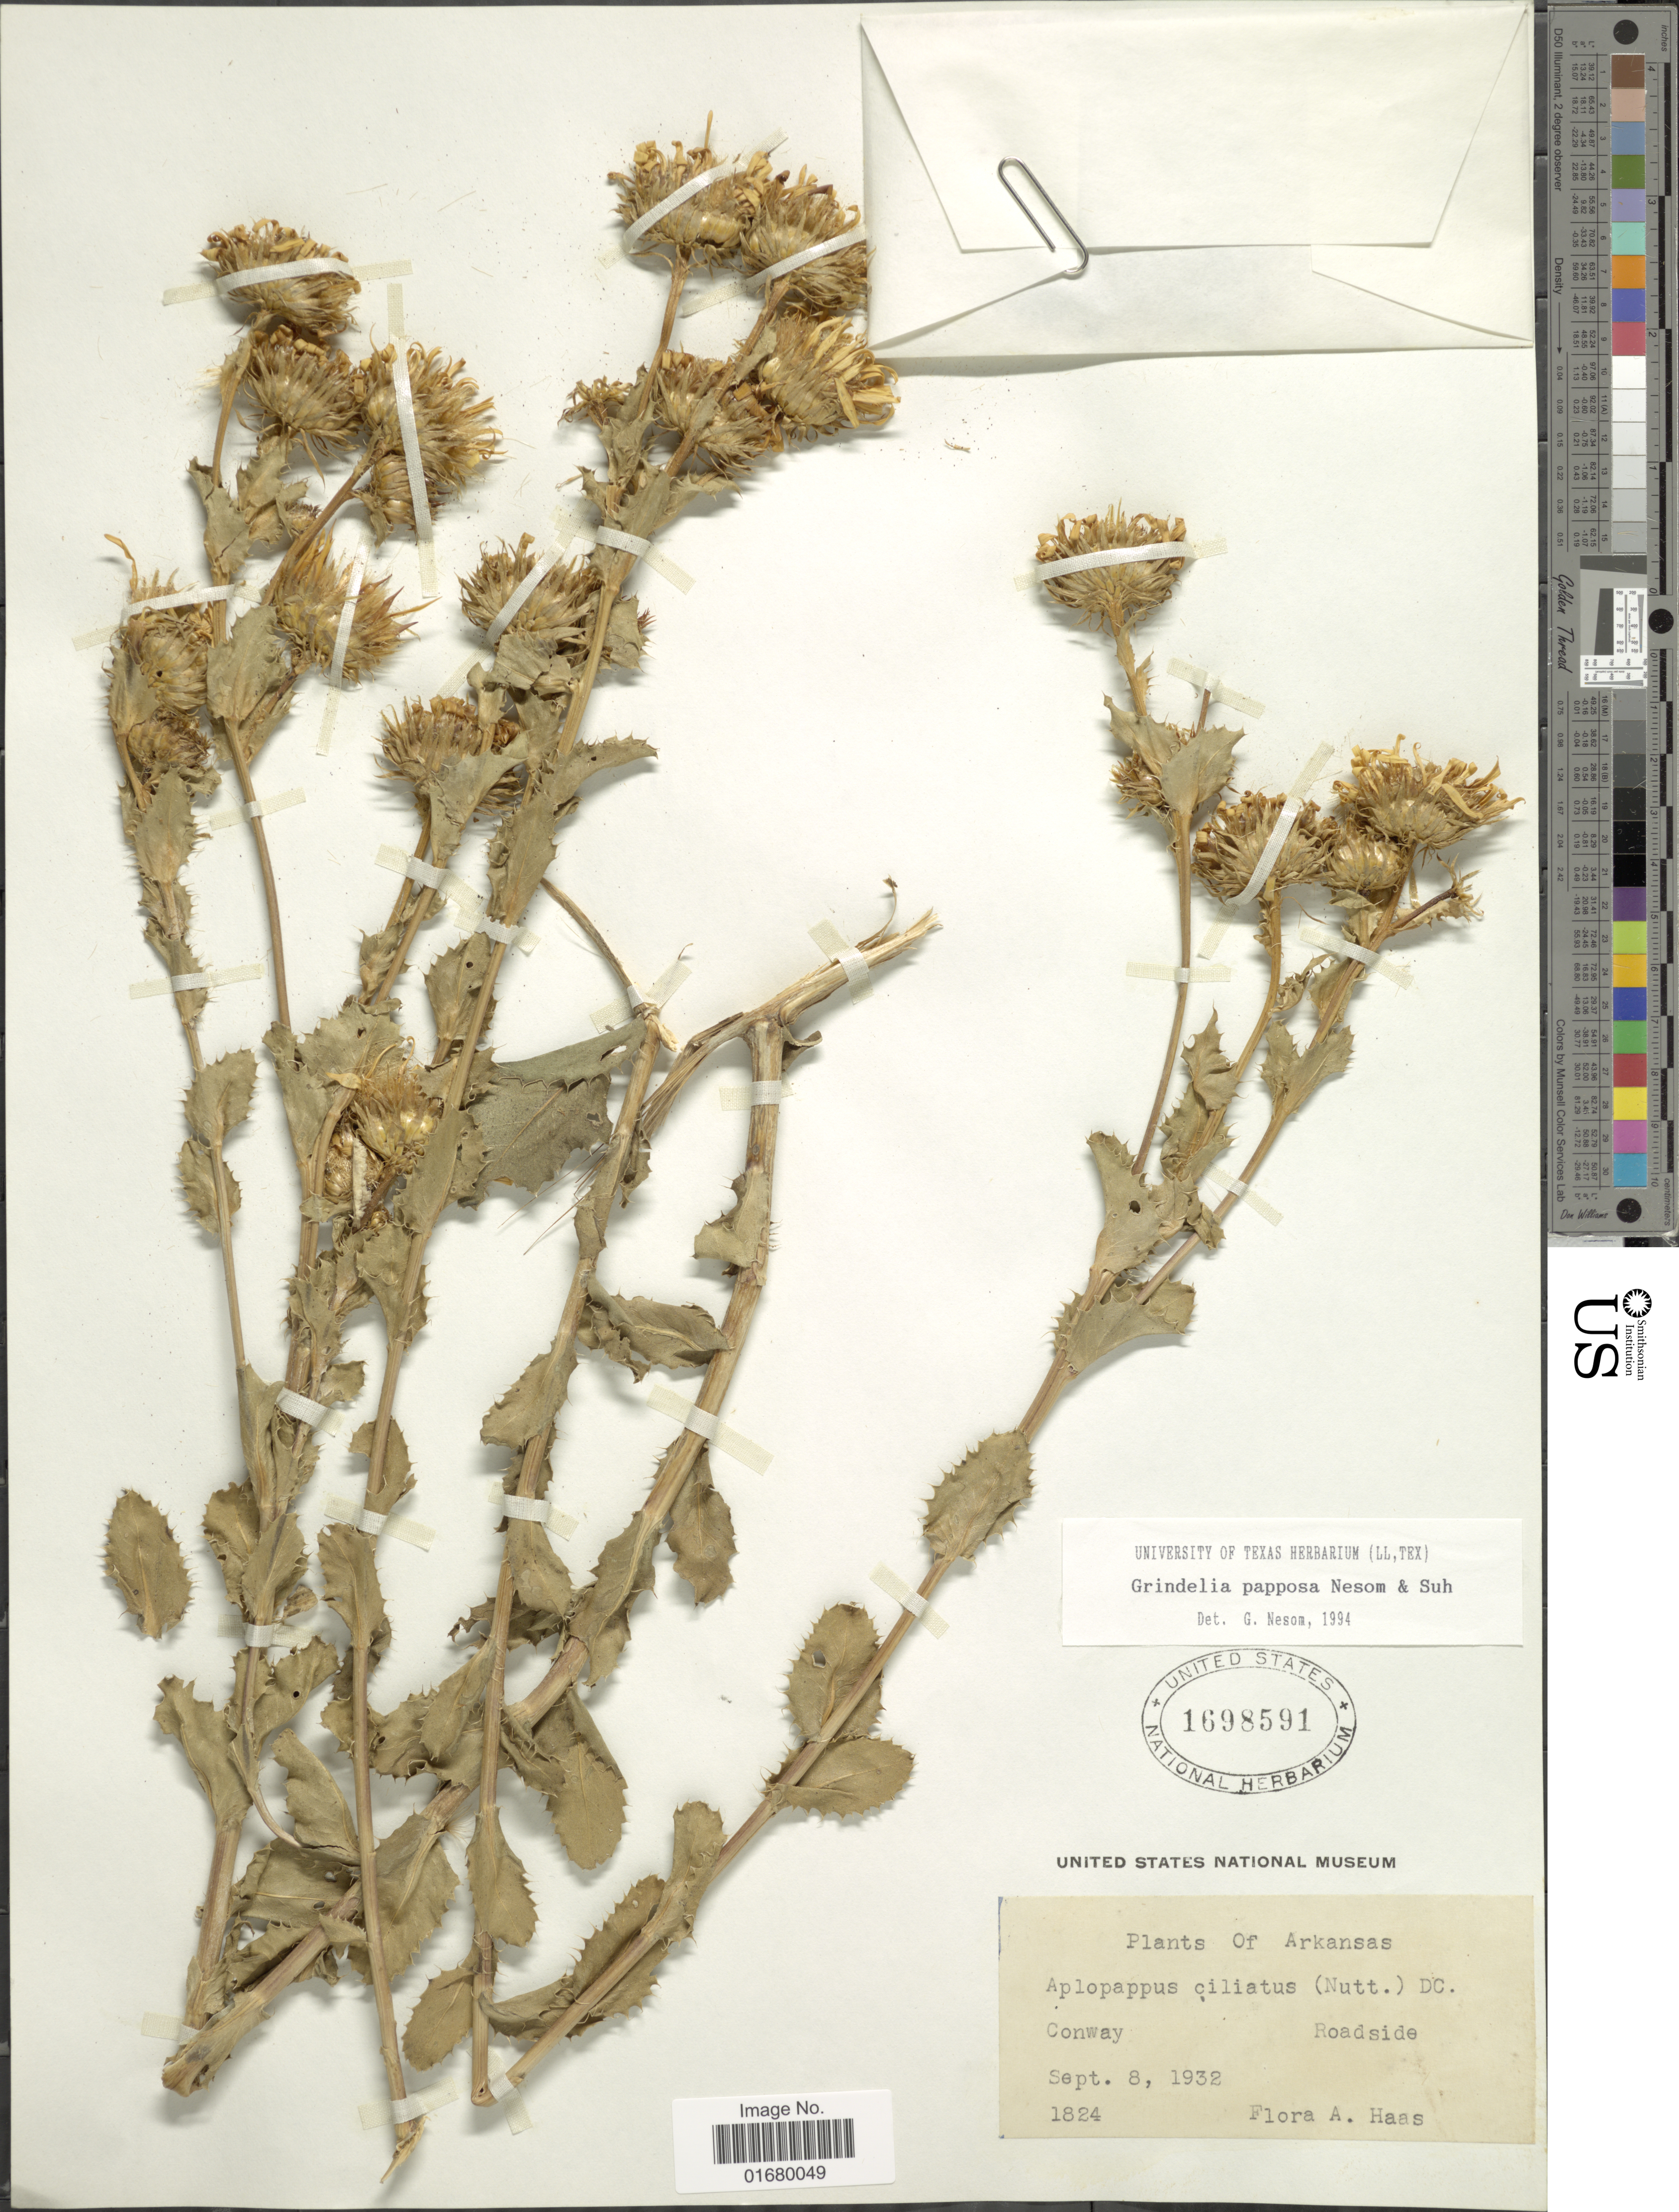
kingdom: Plantae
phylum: Tracheophyta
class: Magnoliopsida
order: Asterales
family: Asteraceae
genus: Grindelia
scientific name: Grindelia papposa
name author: G.L. Nesom & Suh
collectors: F. A. Haas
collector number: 1824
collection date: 1932-09-08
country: United States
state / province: Arkansas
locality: Conway, Roadside.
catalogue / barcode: US 1698591